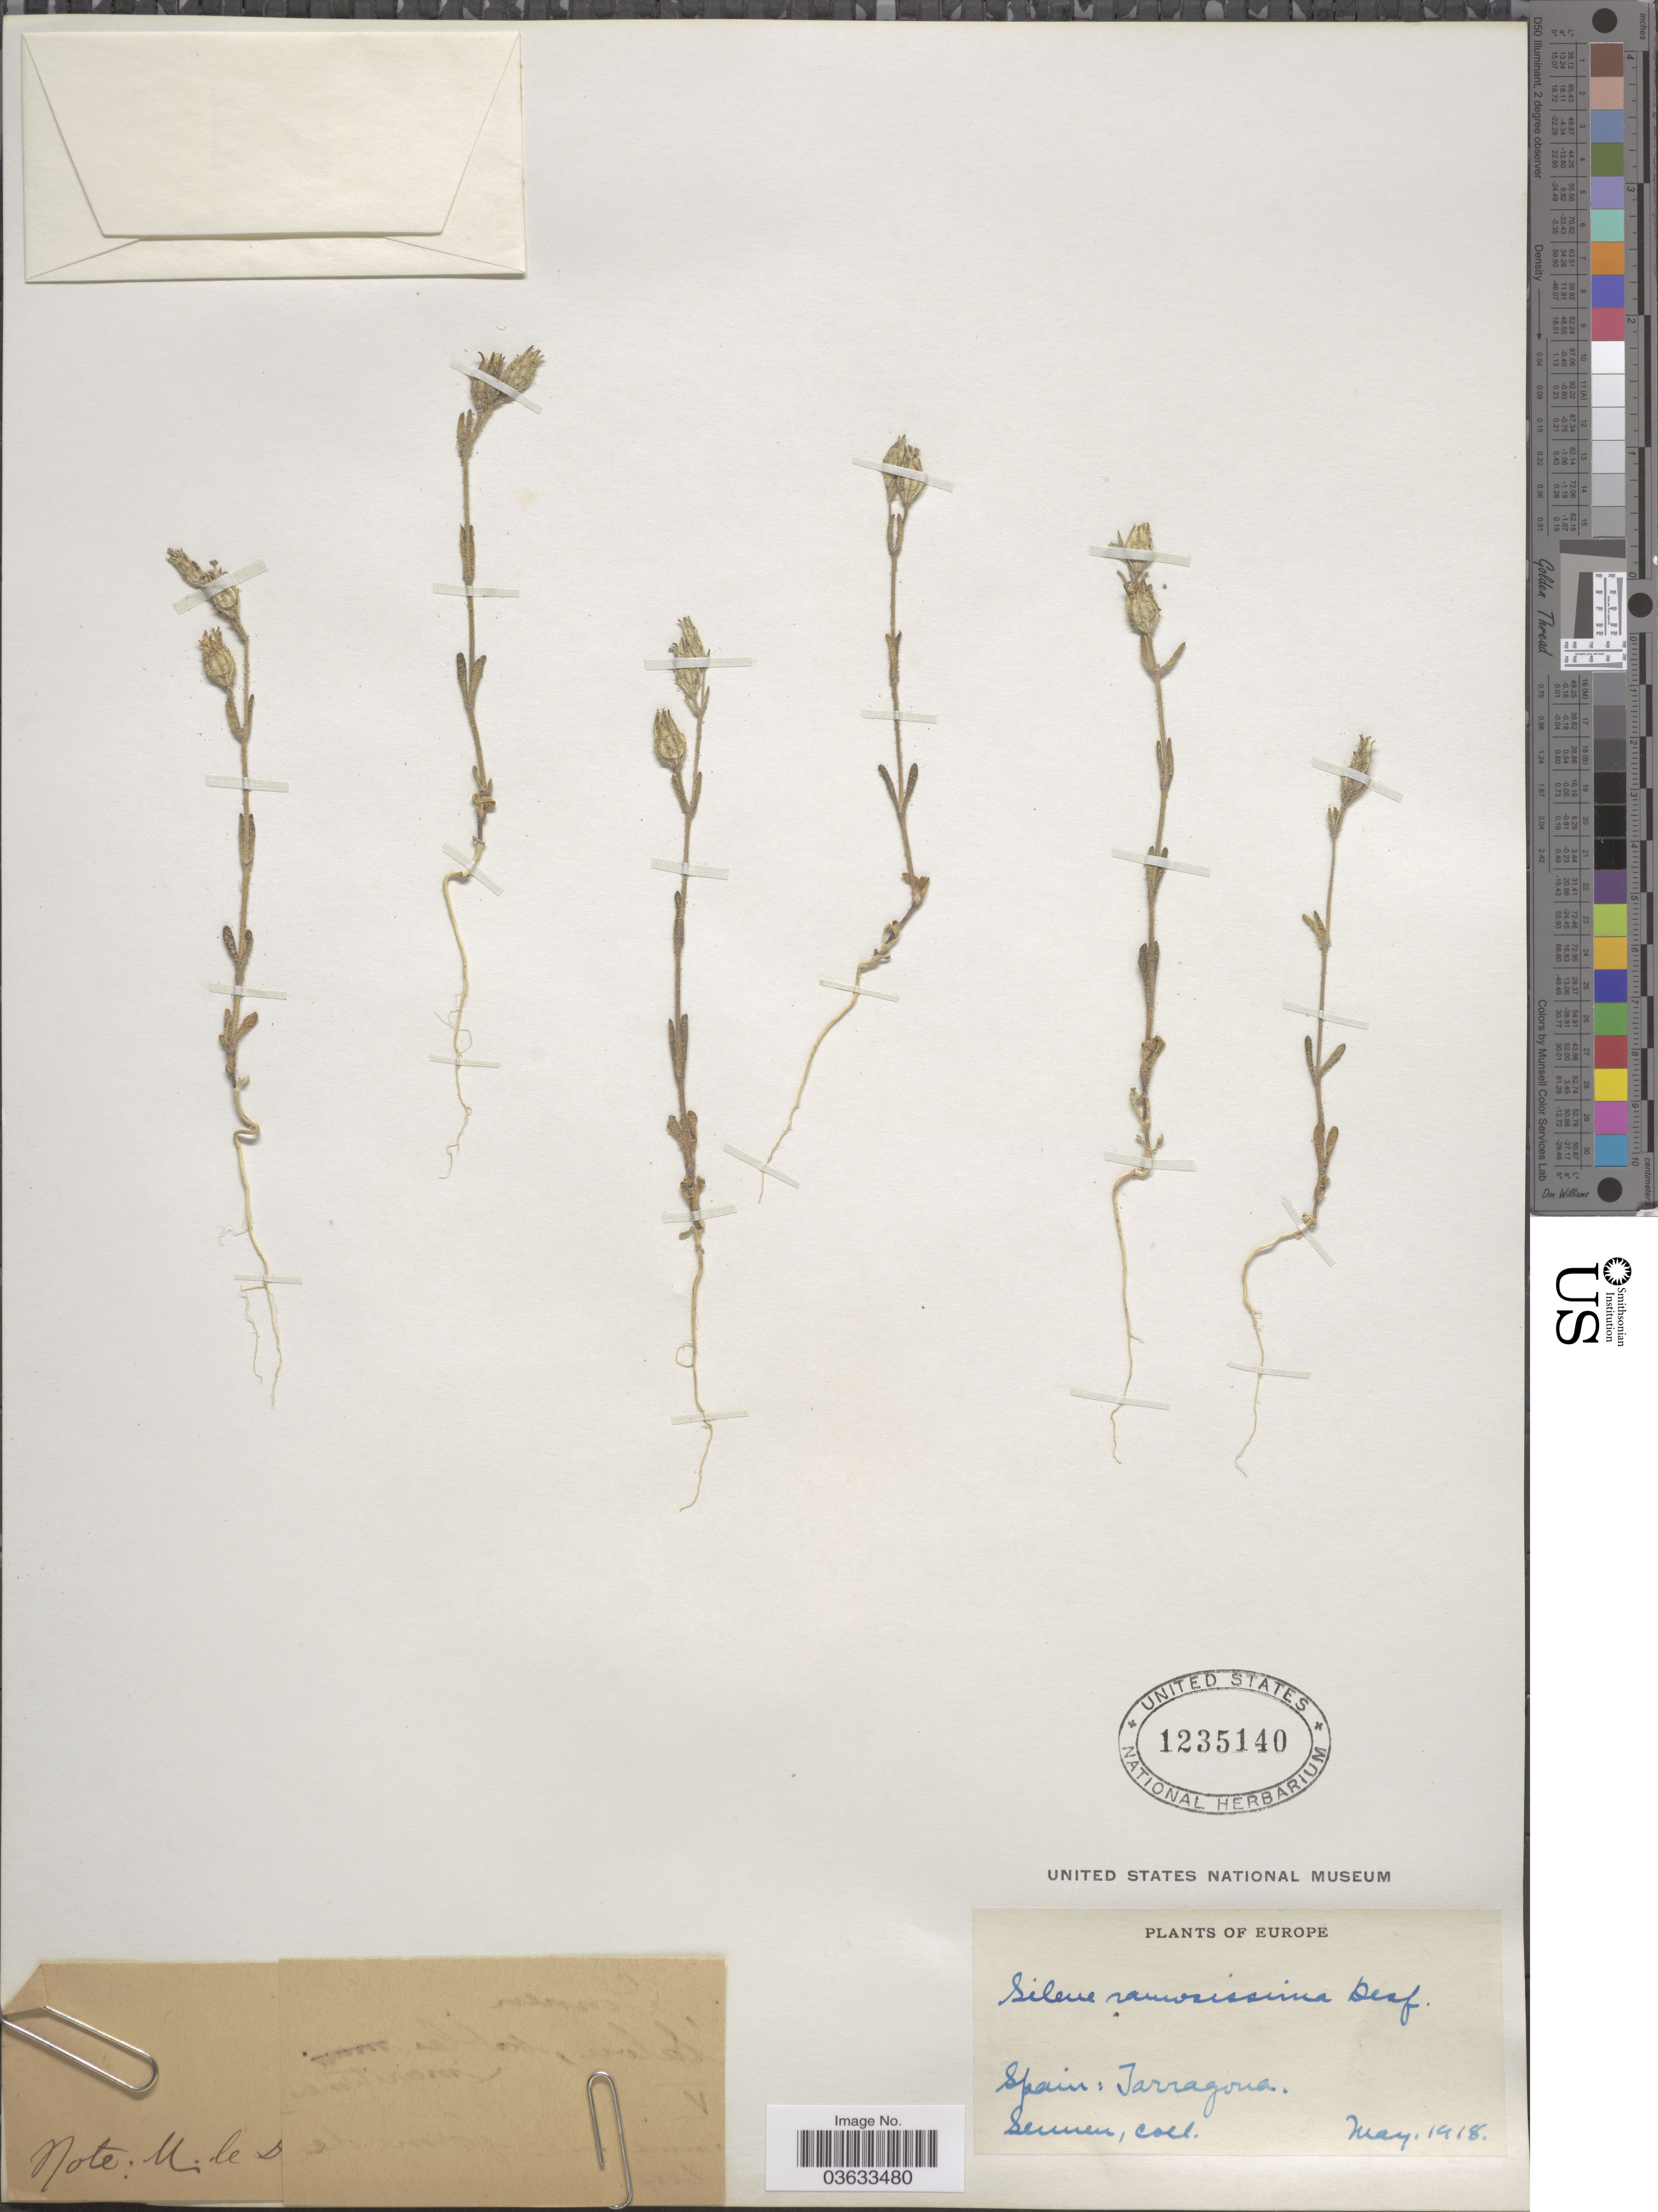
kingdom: Plantae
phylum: Tracheophyta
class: Magnoliopsida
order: Caryophyllales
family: Caryophyllaceae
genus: Silene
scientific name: Silene ramosissima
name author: Desf.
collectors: E. Sennen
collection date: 1918-05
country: Spain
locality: Europe. Tarragona.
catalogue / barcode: US 1235140